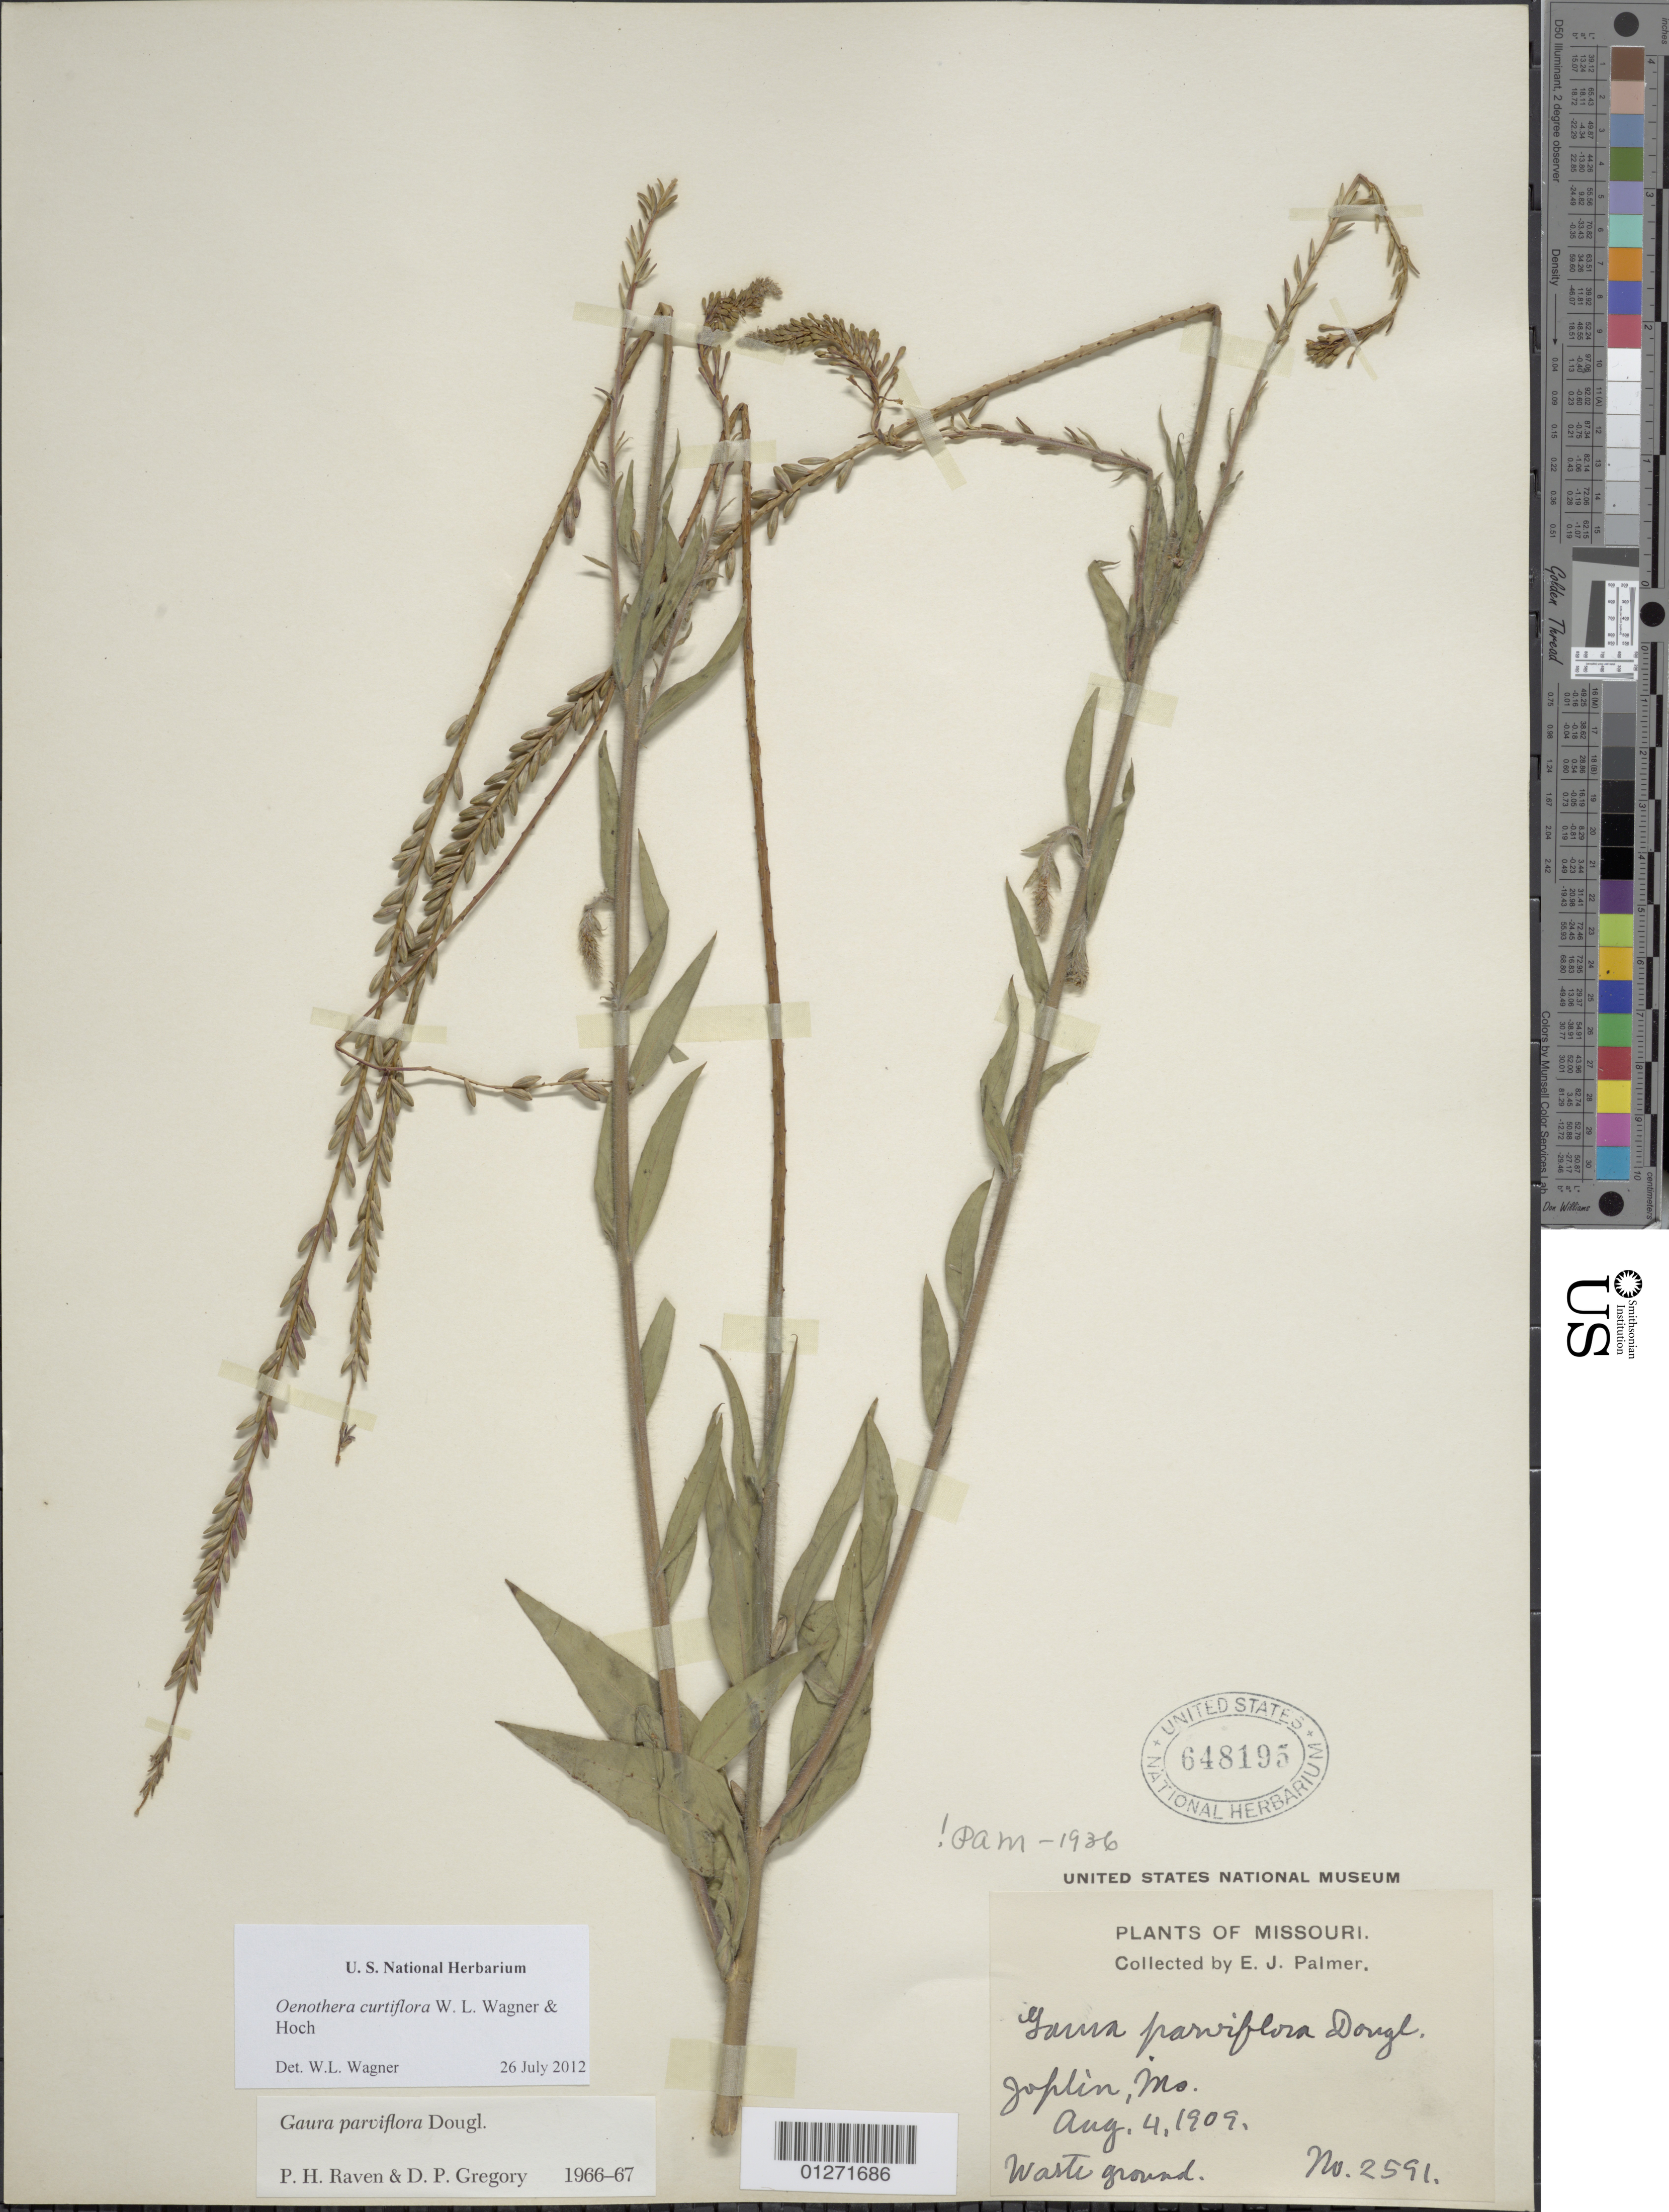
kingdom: Plantae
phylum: Tracheophyta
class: Magnoliopsida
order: Myrtales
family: Onagraceae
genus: Oenothera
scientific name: Oenothera curtiflora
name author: W.L. Wagner & Hoch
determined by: Wagner, W. L., (BOT), Smithsonian Institution - National Museum of Natural History (UNITED STATES)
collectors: E. J. Palmer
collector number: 2591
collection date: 1909-08-04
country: United States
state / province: Missouri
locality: Joplin.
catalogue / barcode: US 648195